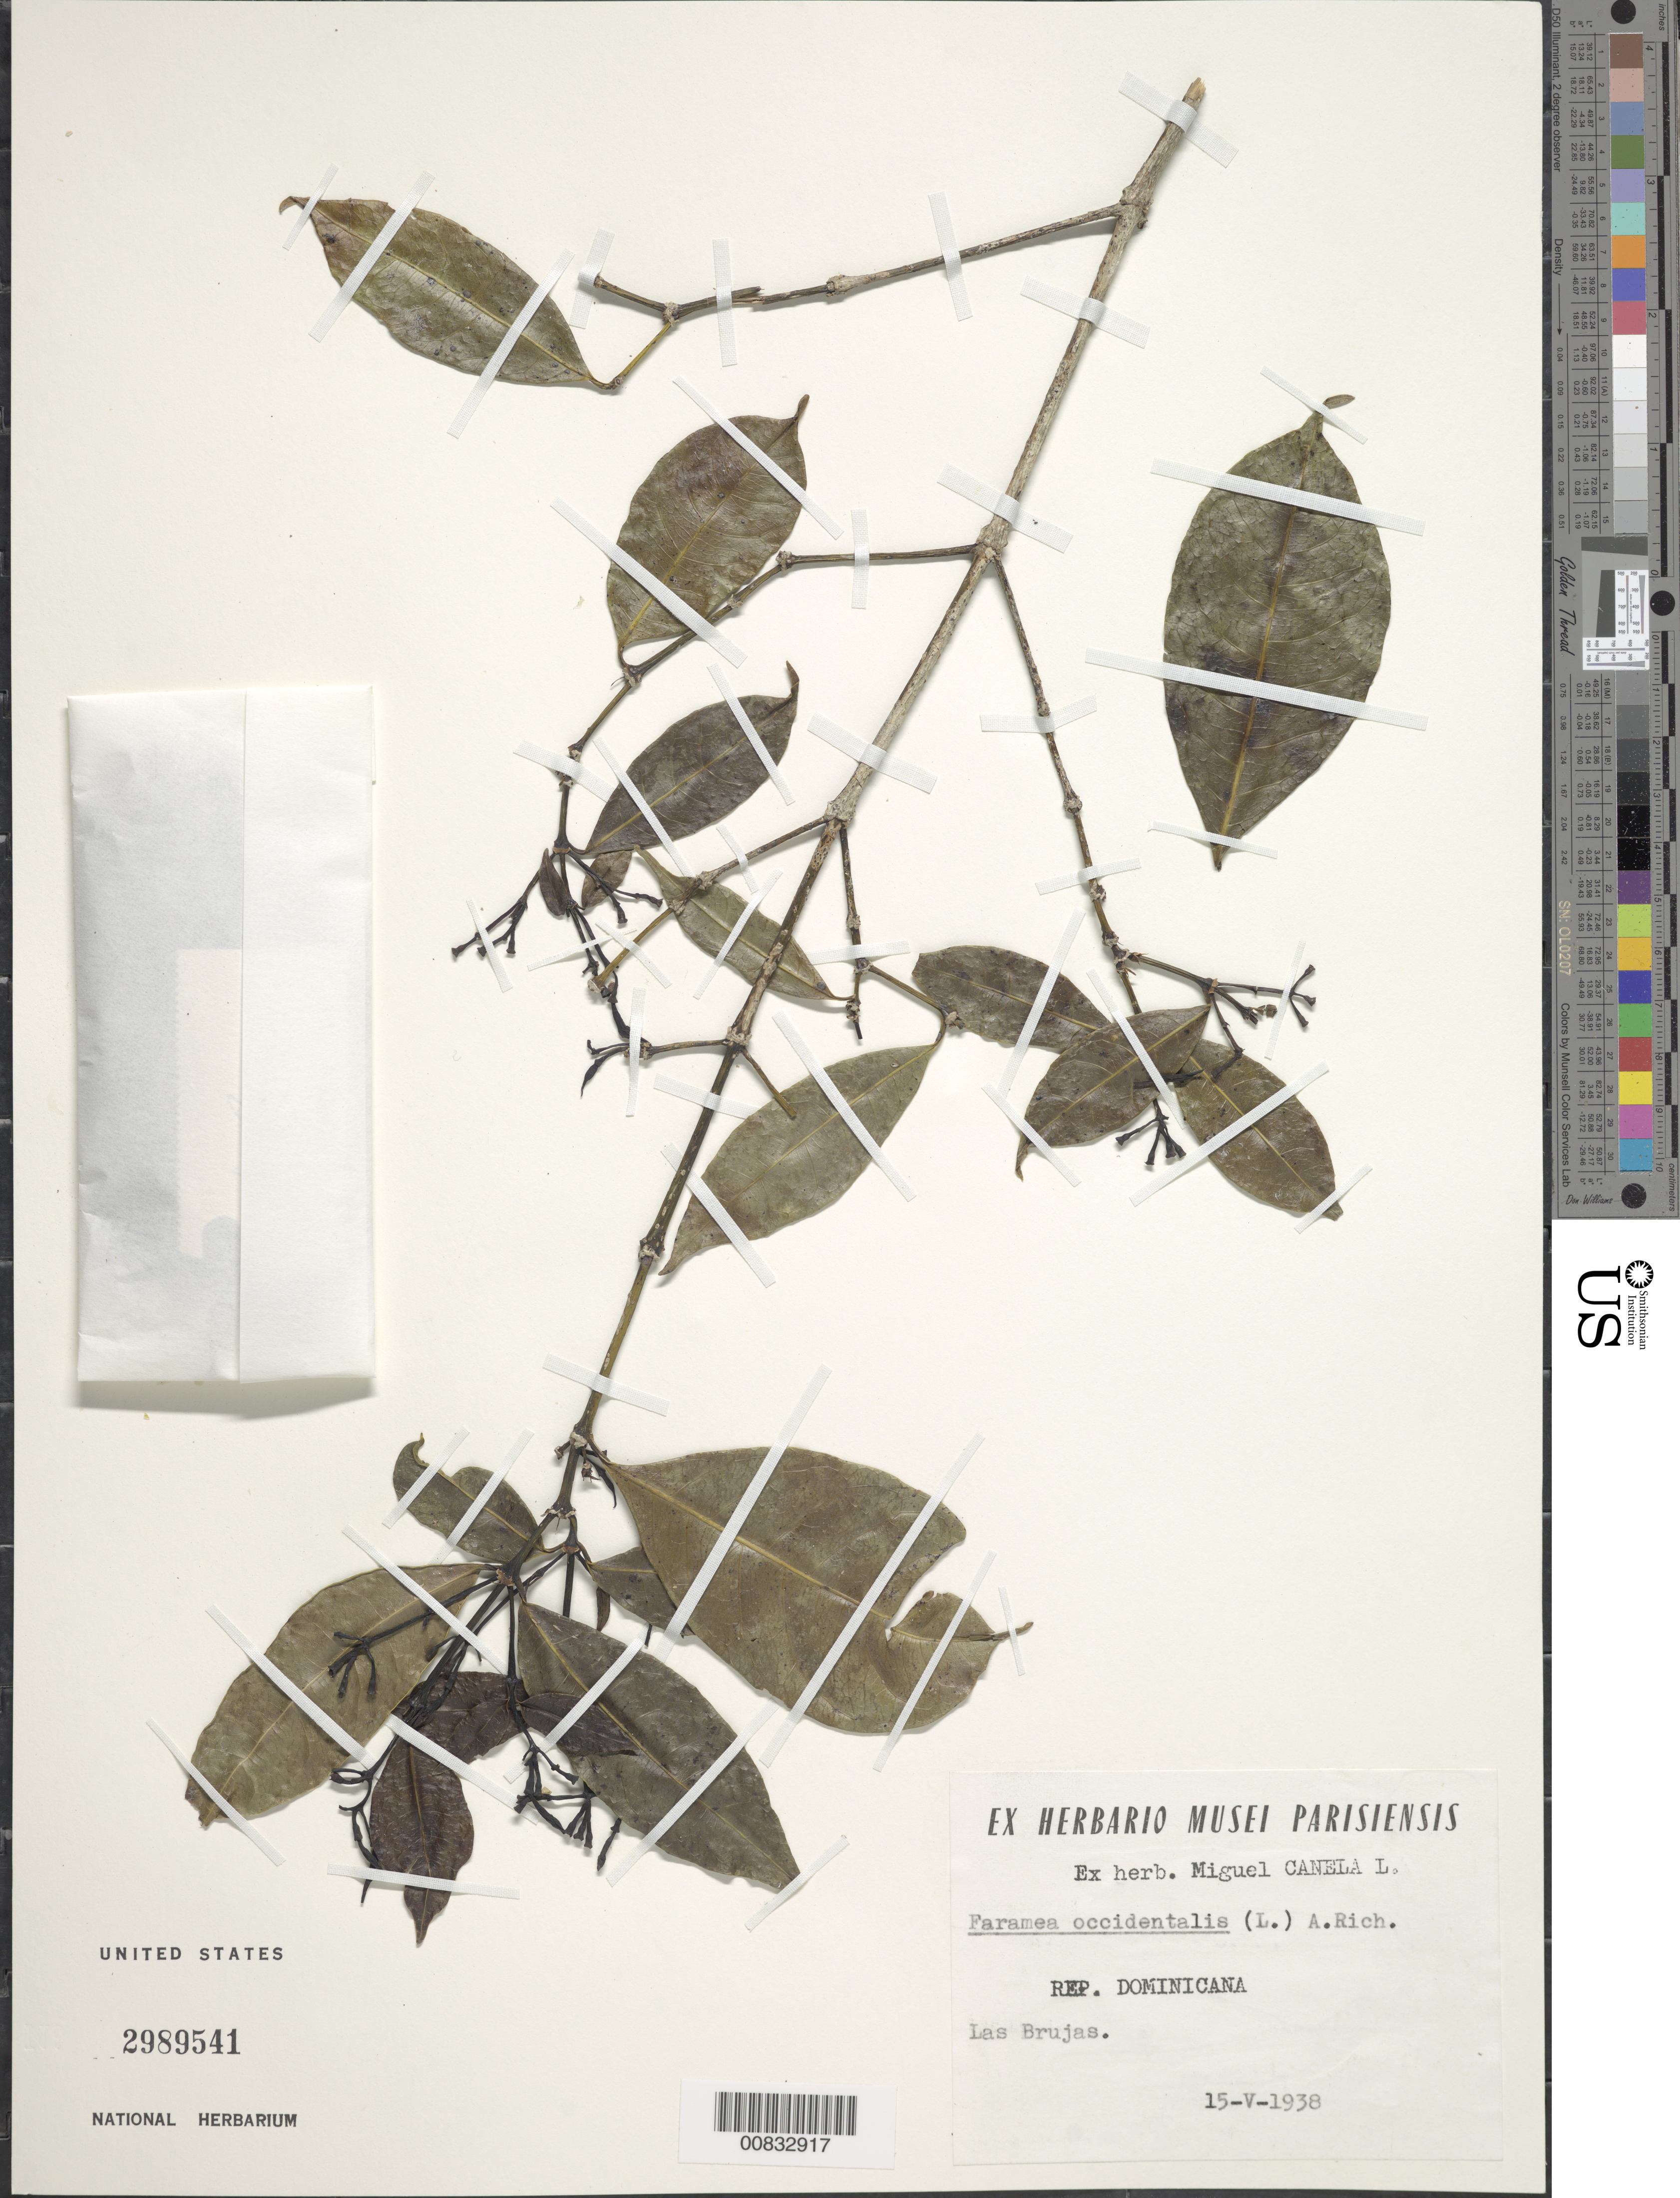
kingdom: Plantae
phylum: Tracheophyta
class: Magnoliopsida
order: Gentianales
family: Rubiaceae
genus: Faramea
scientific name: Faramea occidentalis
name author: (L.) A. Rich.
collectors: M. Canela Lazaro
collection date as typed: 15 May 1938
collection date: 1938-05-15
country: Dominican Republic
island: Hispaniola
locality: Las Brujas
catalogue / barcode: US 2989541